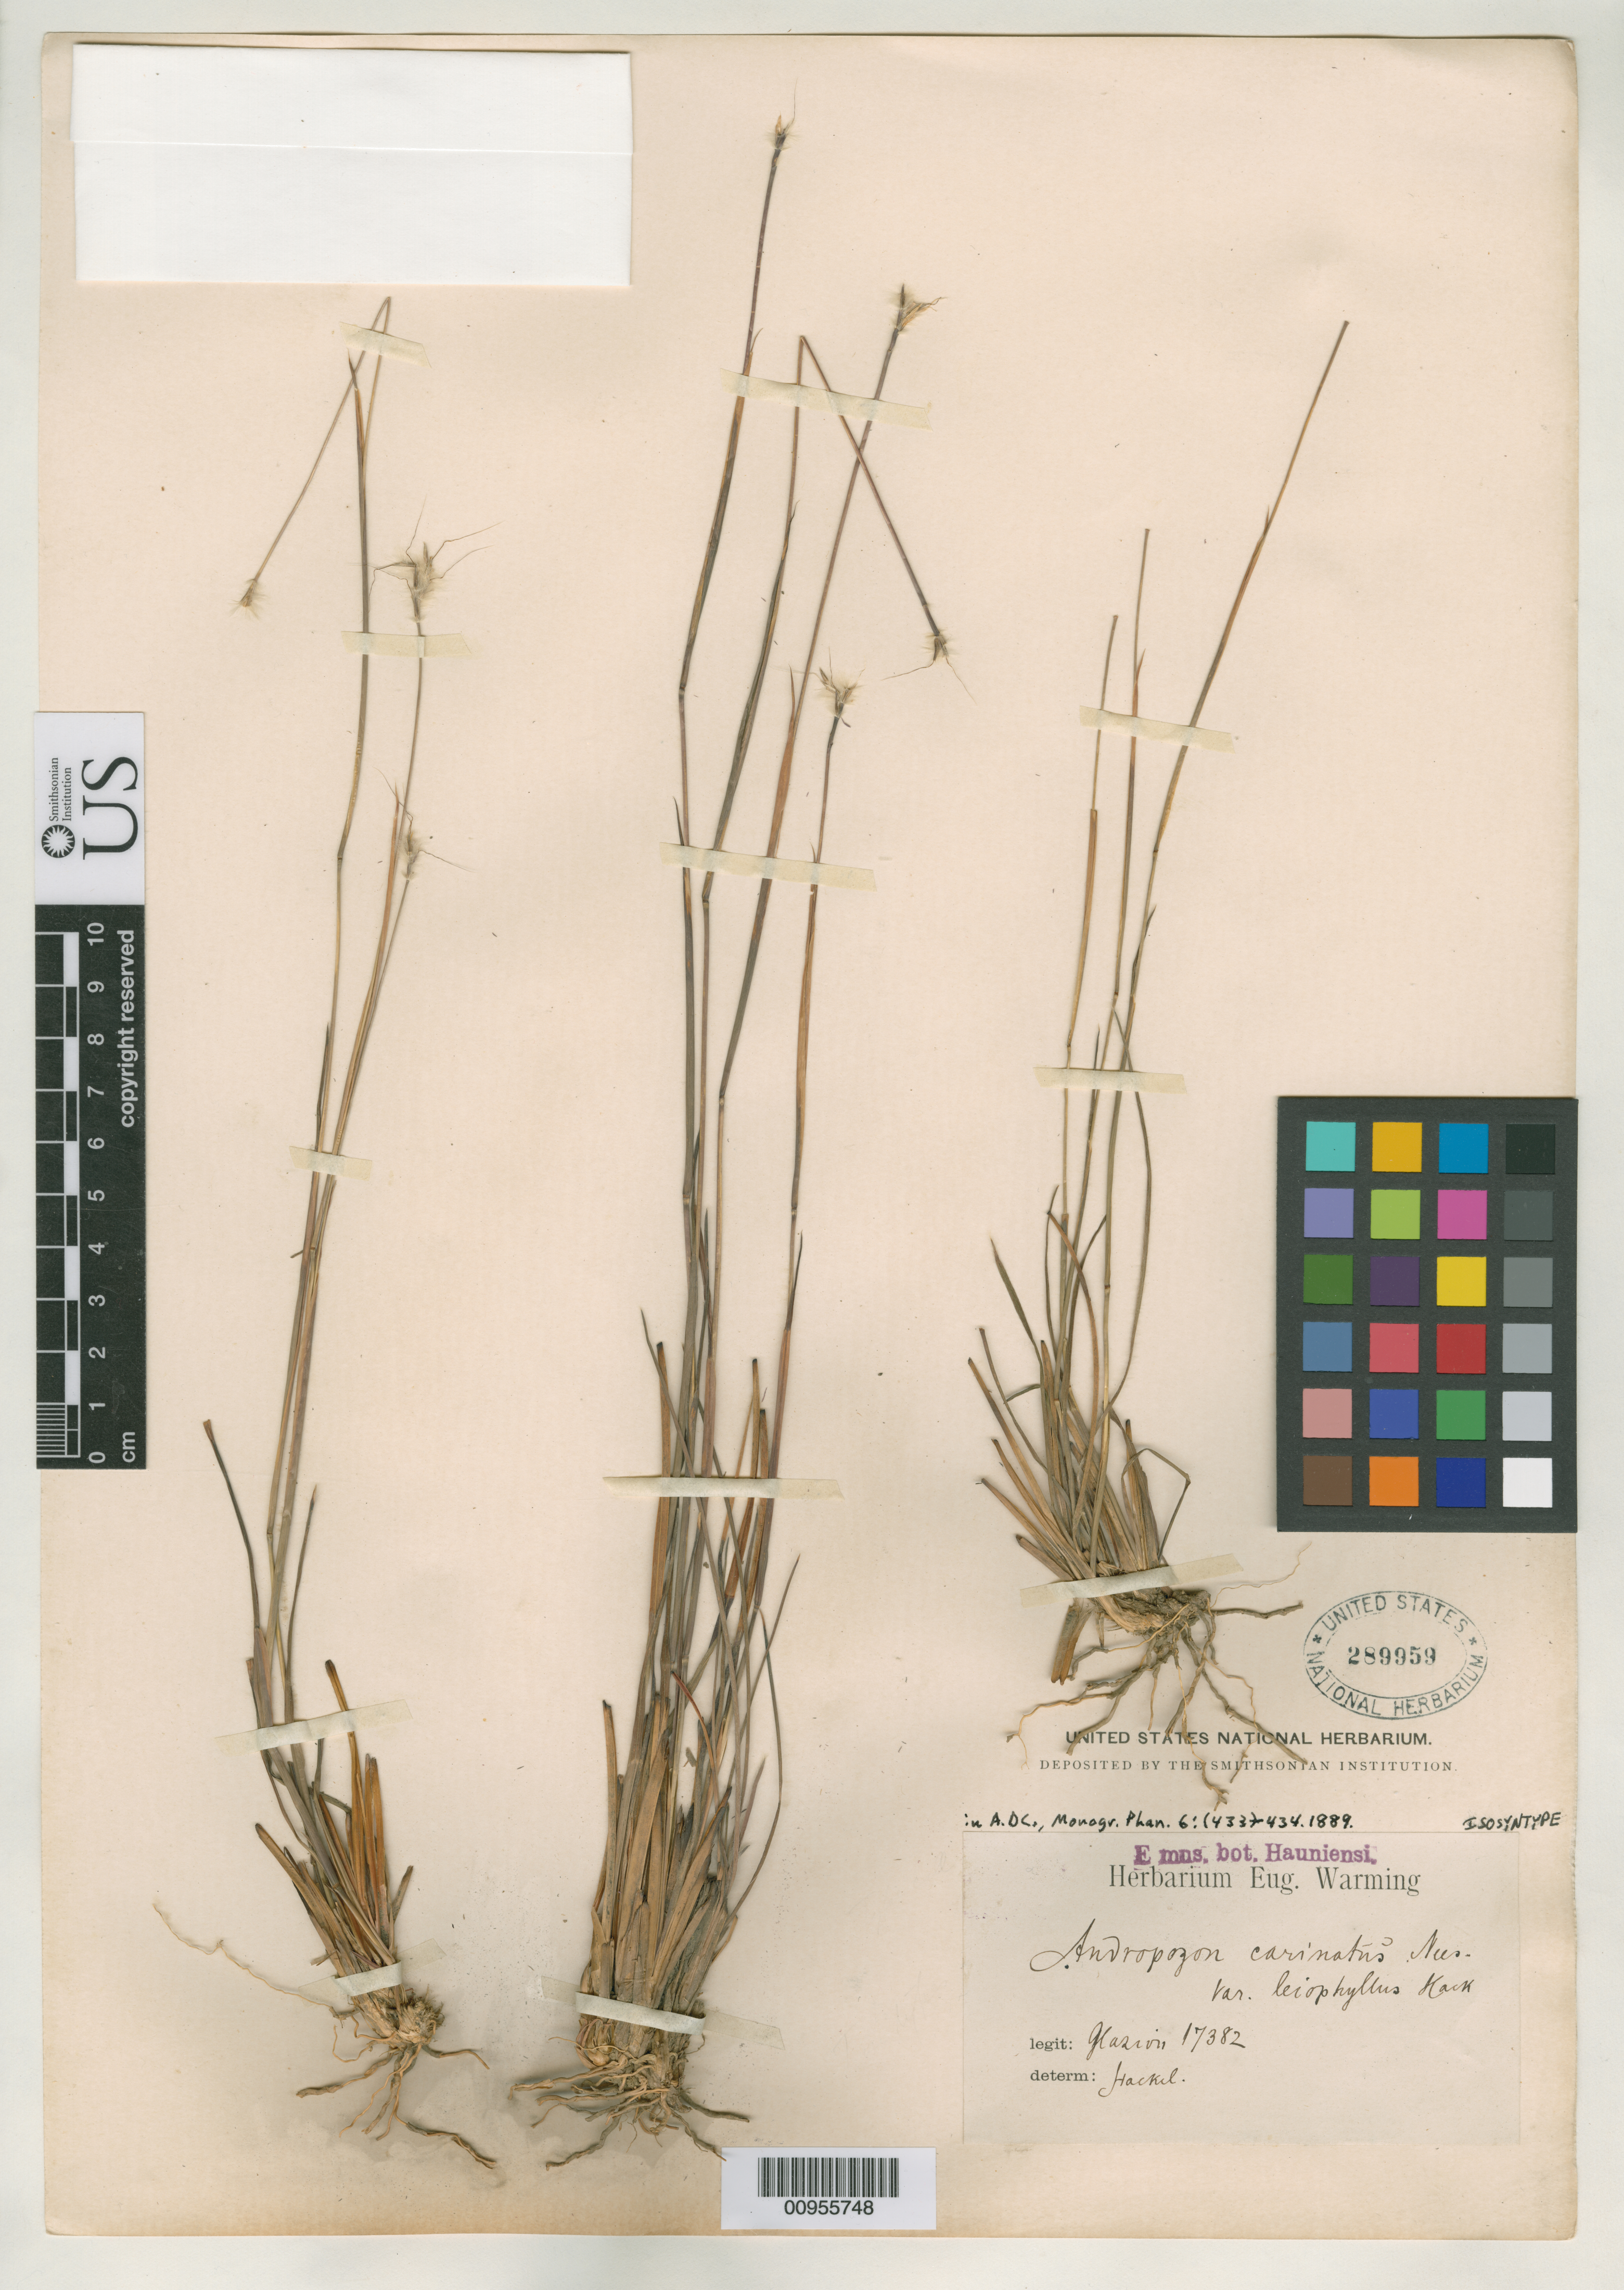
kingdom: Plantae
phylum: Tracheophyta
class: Liliopsida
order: Poales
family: Poaceae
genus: Andropogon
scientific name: Andropogon carinatus var. leiophyllus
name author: Hack. in A. DC.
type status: Isosyntype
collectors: A. F. M. Glaziou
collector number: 17382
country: Brazil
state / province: Minas Gerais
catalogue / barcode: US 289959